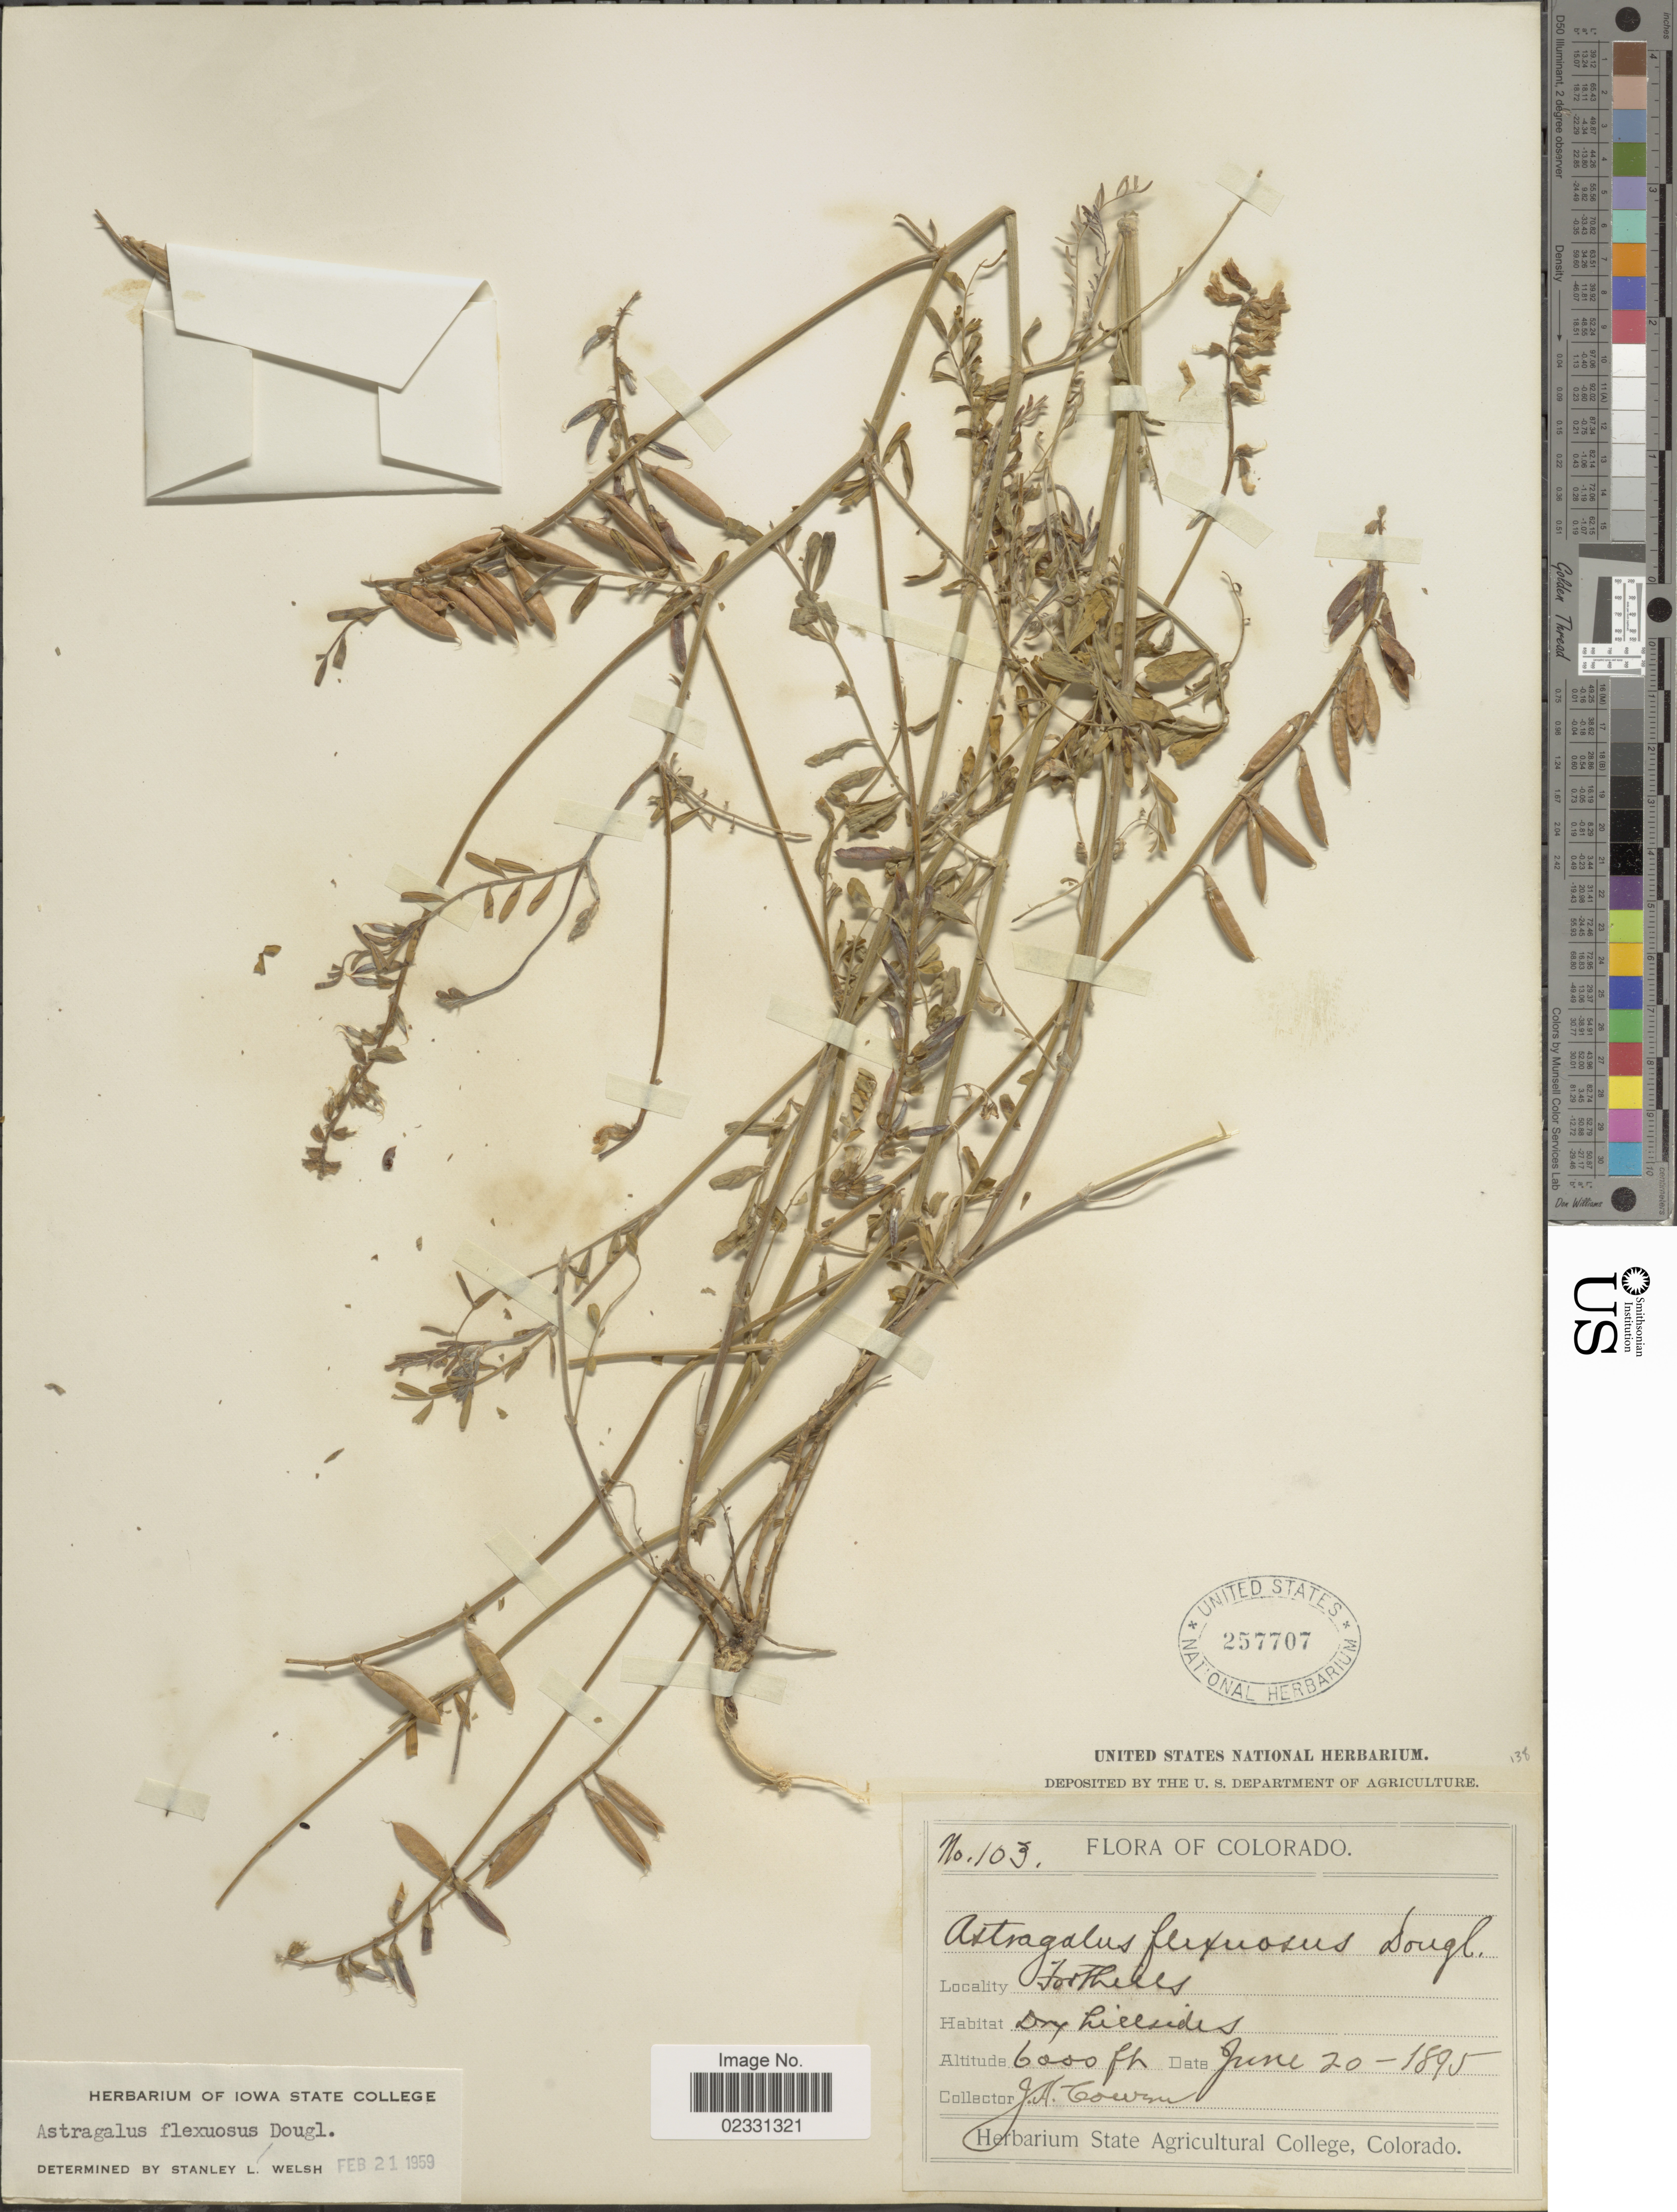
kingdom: Plantae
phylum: Tracheophyta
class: Magnoliopsida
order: Fabales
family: Fabaceae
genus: Astragalus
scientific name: Astragalus flexuosus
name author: (Hook.) Douglas ex G. Don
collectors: J. H. Cowen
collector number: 103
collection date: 1895-06-20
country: United States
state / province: Colorado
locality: Foothills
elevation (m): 1829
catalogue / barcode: US 257707